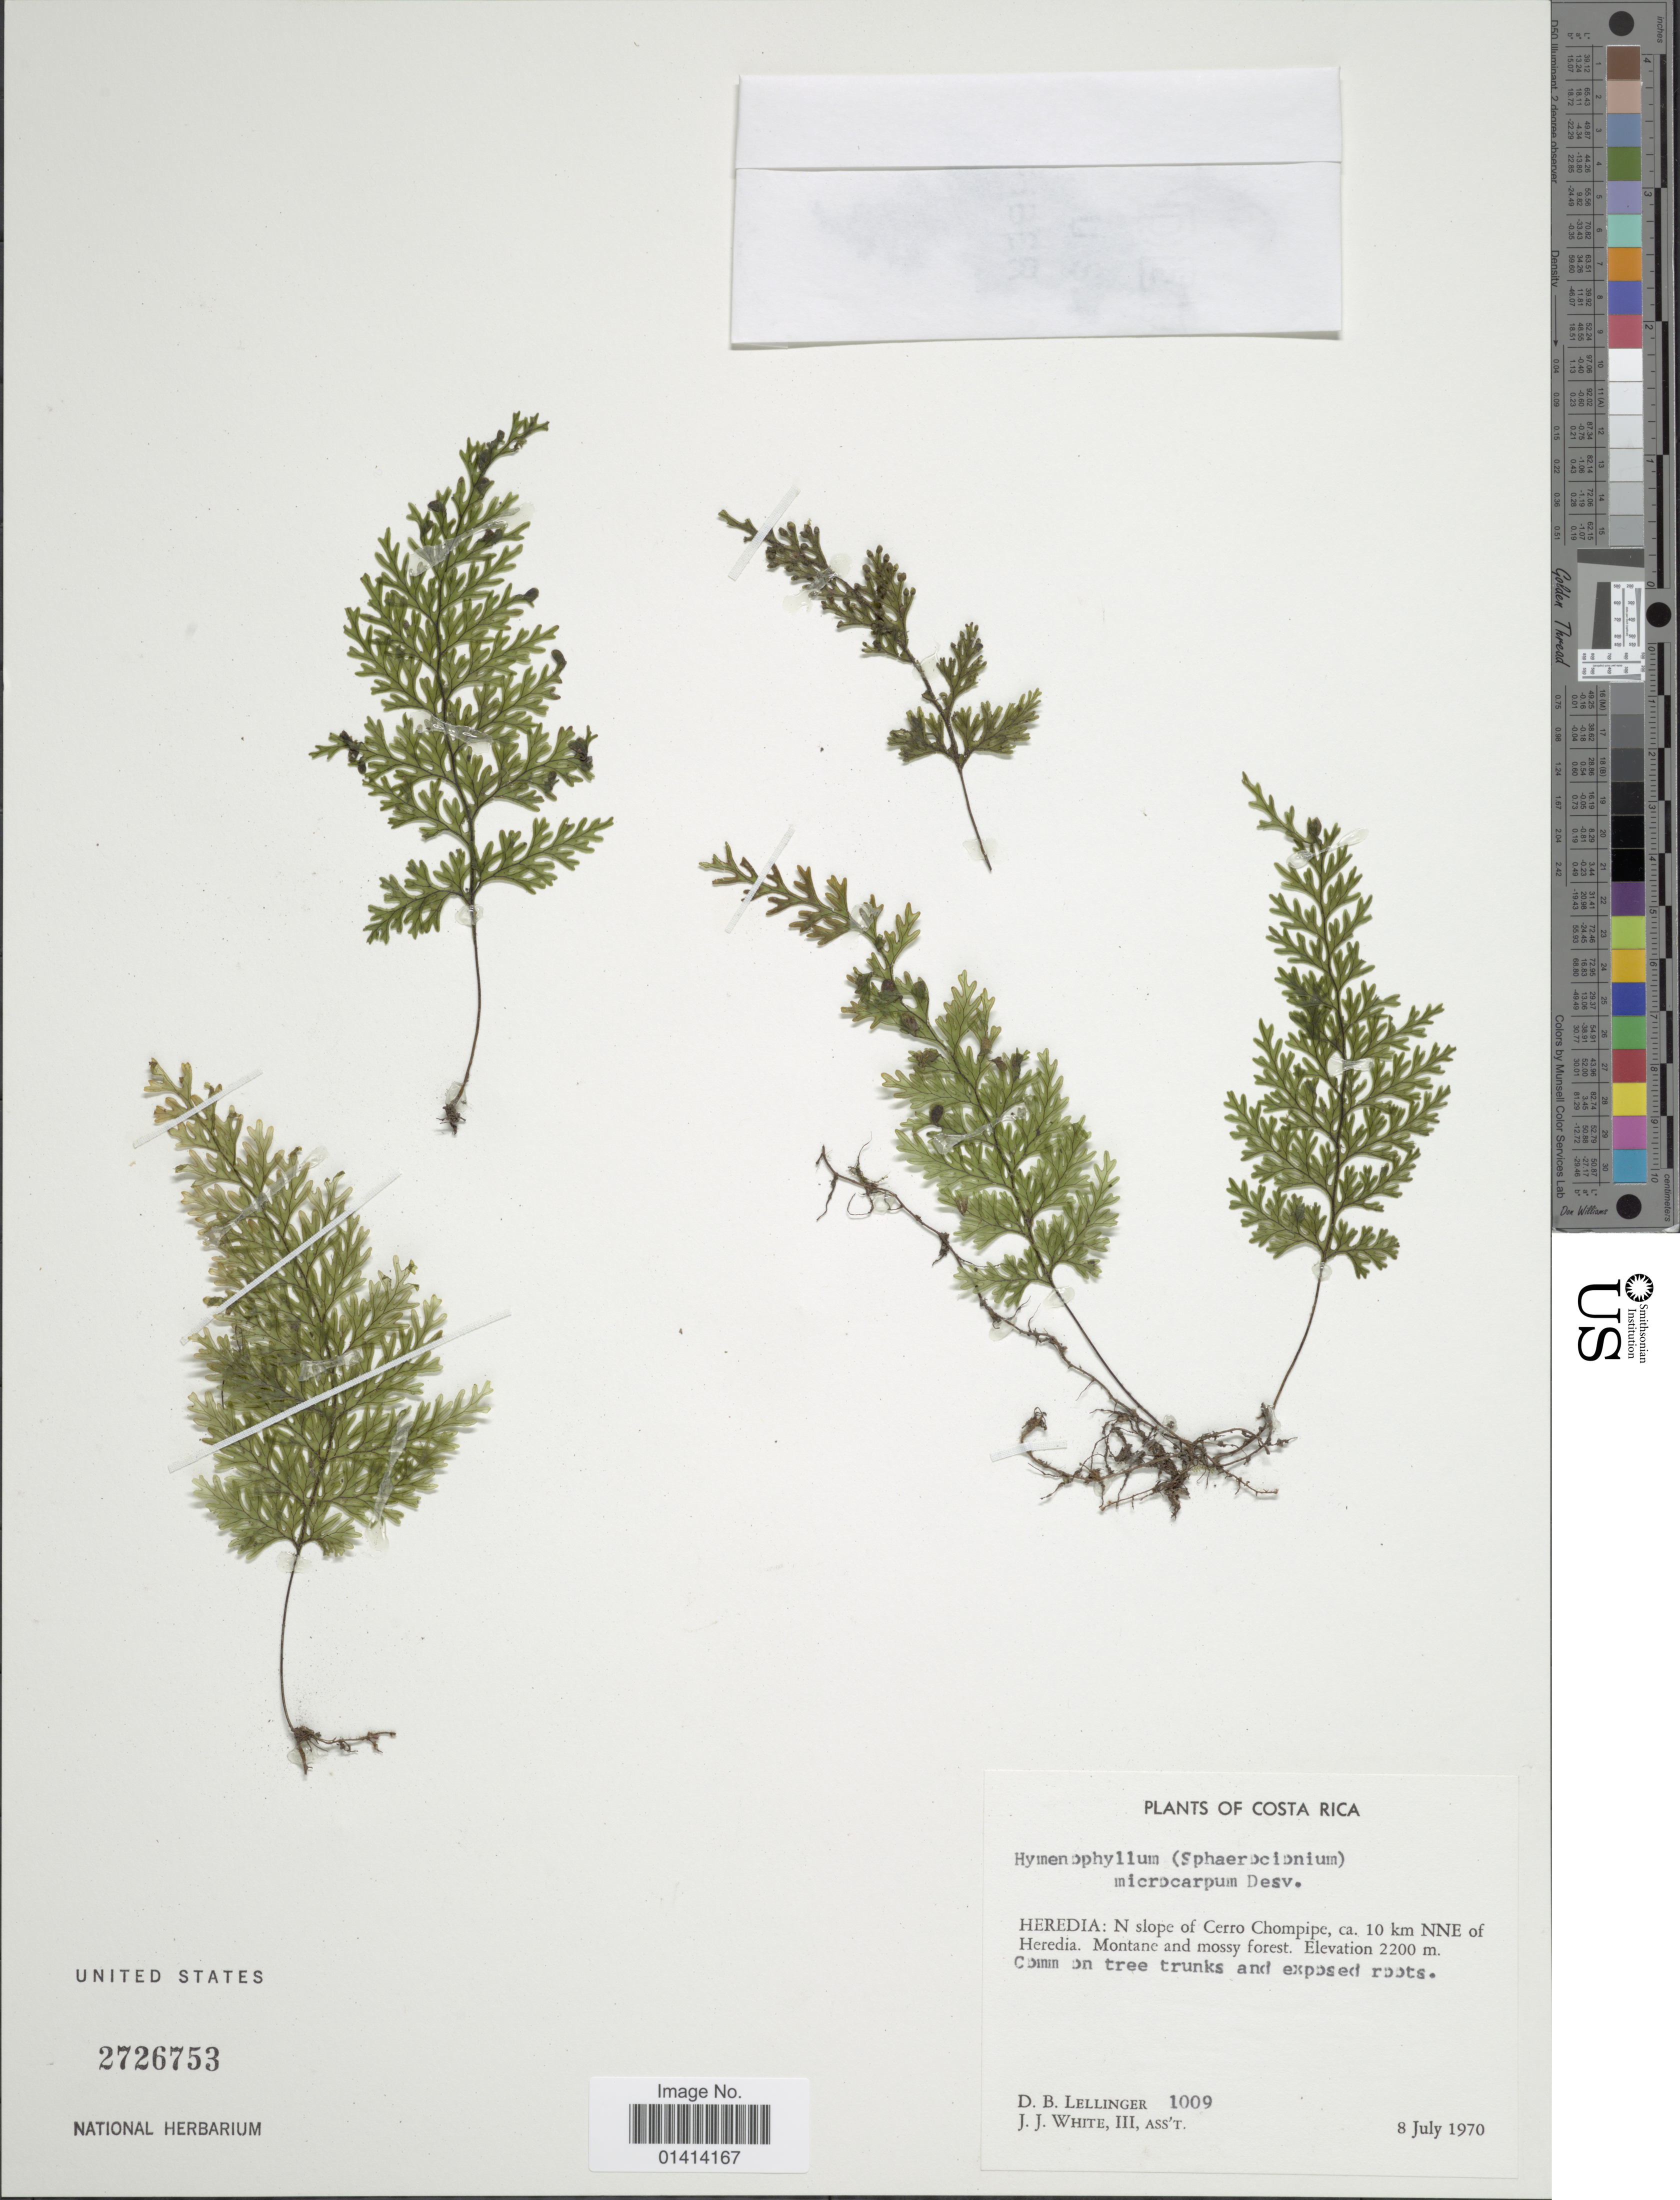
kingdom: Plantae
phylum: Tracheophyta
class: Polypodiopsida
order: Hymenophyllales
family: Hymenophyllaceae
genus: Hymenophyllum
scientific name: Hymenophyllum microcarpum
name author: (Desv.) Lellinger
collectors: D. B. Lellinger & J. J. White III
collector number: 1009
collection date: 1970-07-08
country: Costa Rica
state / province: Heredia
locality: N slope of Cerro Chompipe, ca 10 km NNE of Heredia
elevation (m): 2200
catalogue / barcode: US 2726753